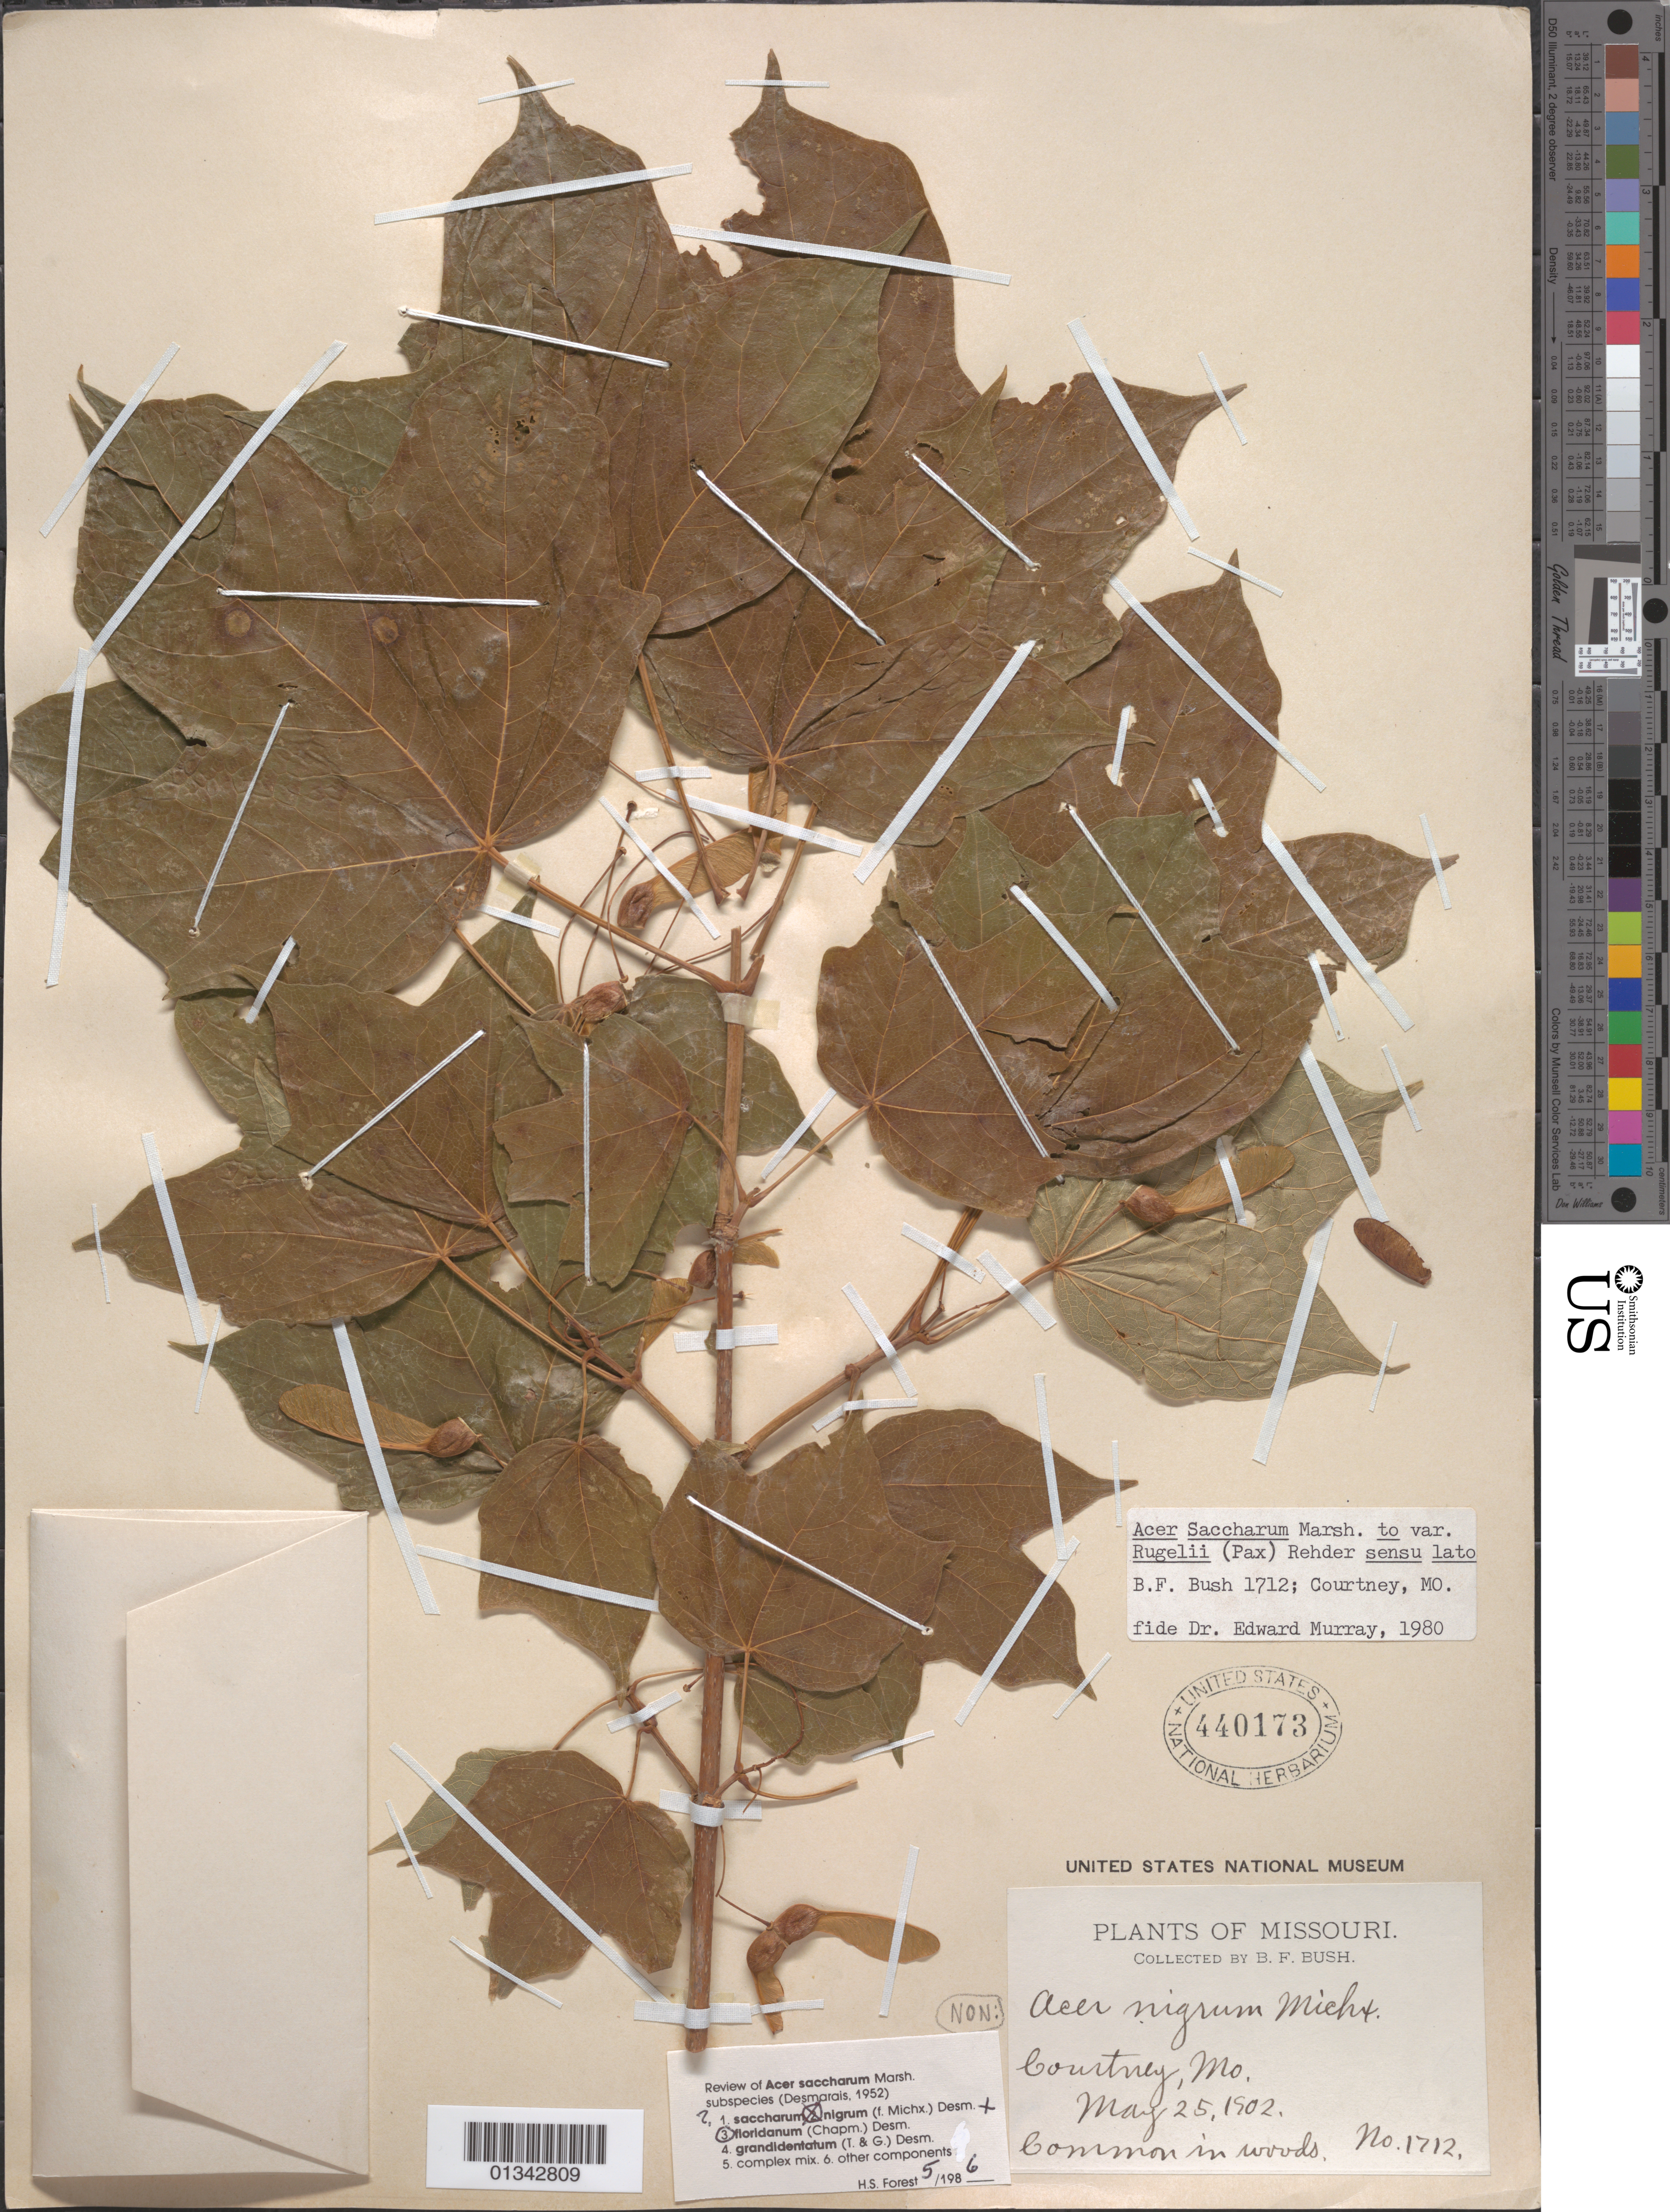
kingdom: Plantae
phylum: Tracheophyta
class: Magnoliopsida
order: Sapindales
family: Sapindaceae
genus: Acer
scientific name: Acer saccharum subsp. floridanum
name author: (Chapm.) Desmarais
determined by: Forest, H. S.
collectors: B. F. Bush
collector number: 1712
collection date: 1902-05-25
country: United States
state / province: Missouri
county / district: Jackson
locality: Courtney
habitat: Common in woods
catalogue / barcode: US 440173